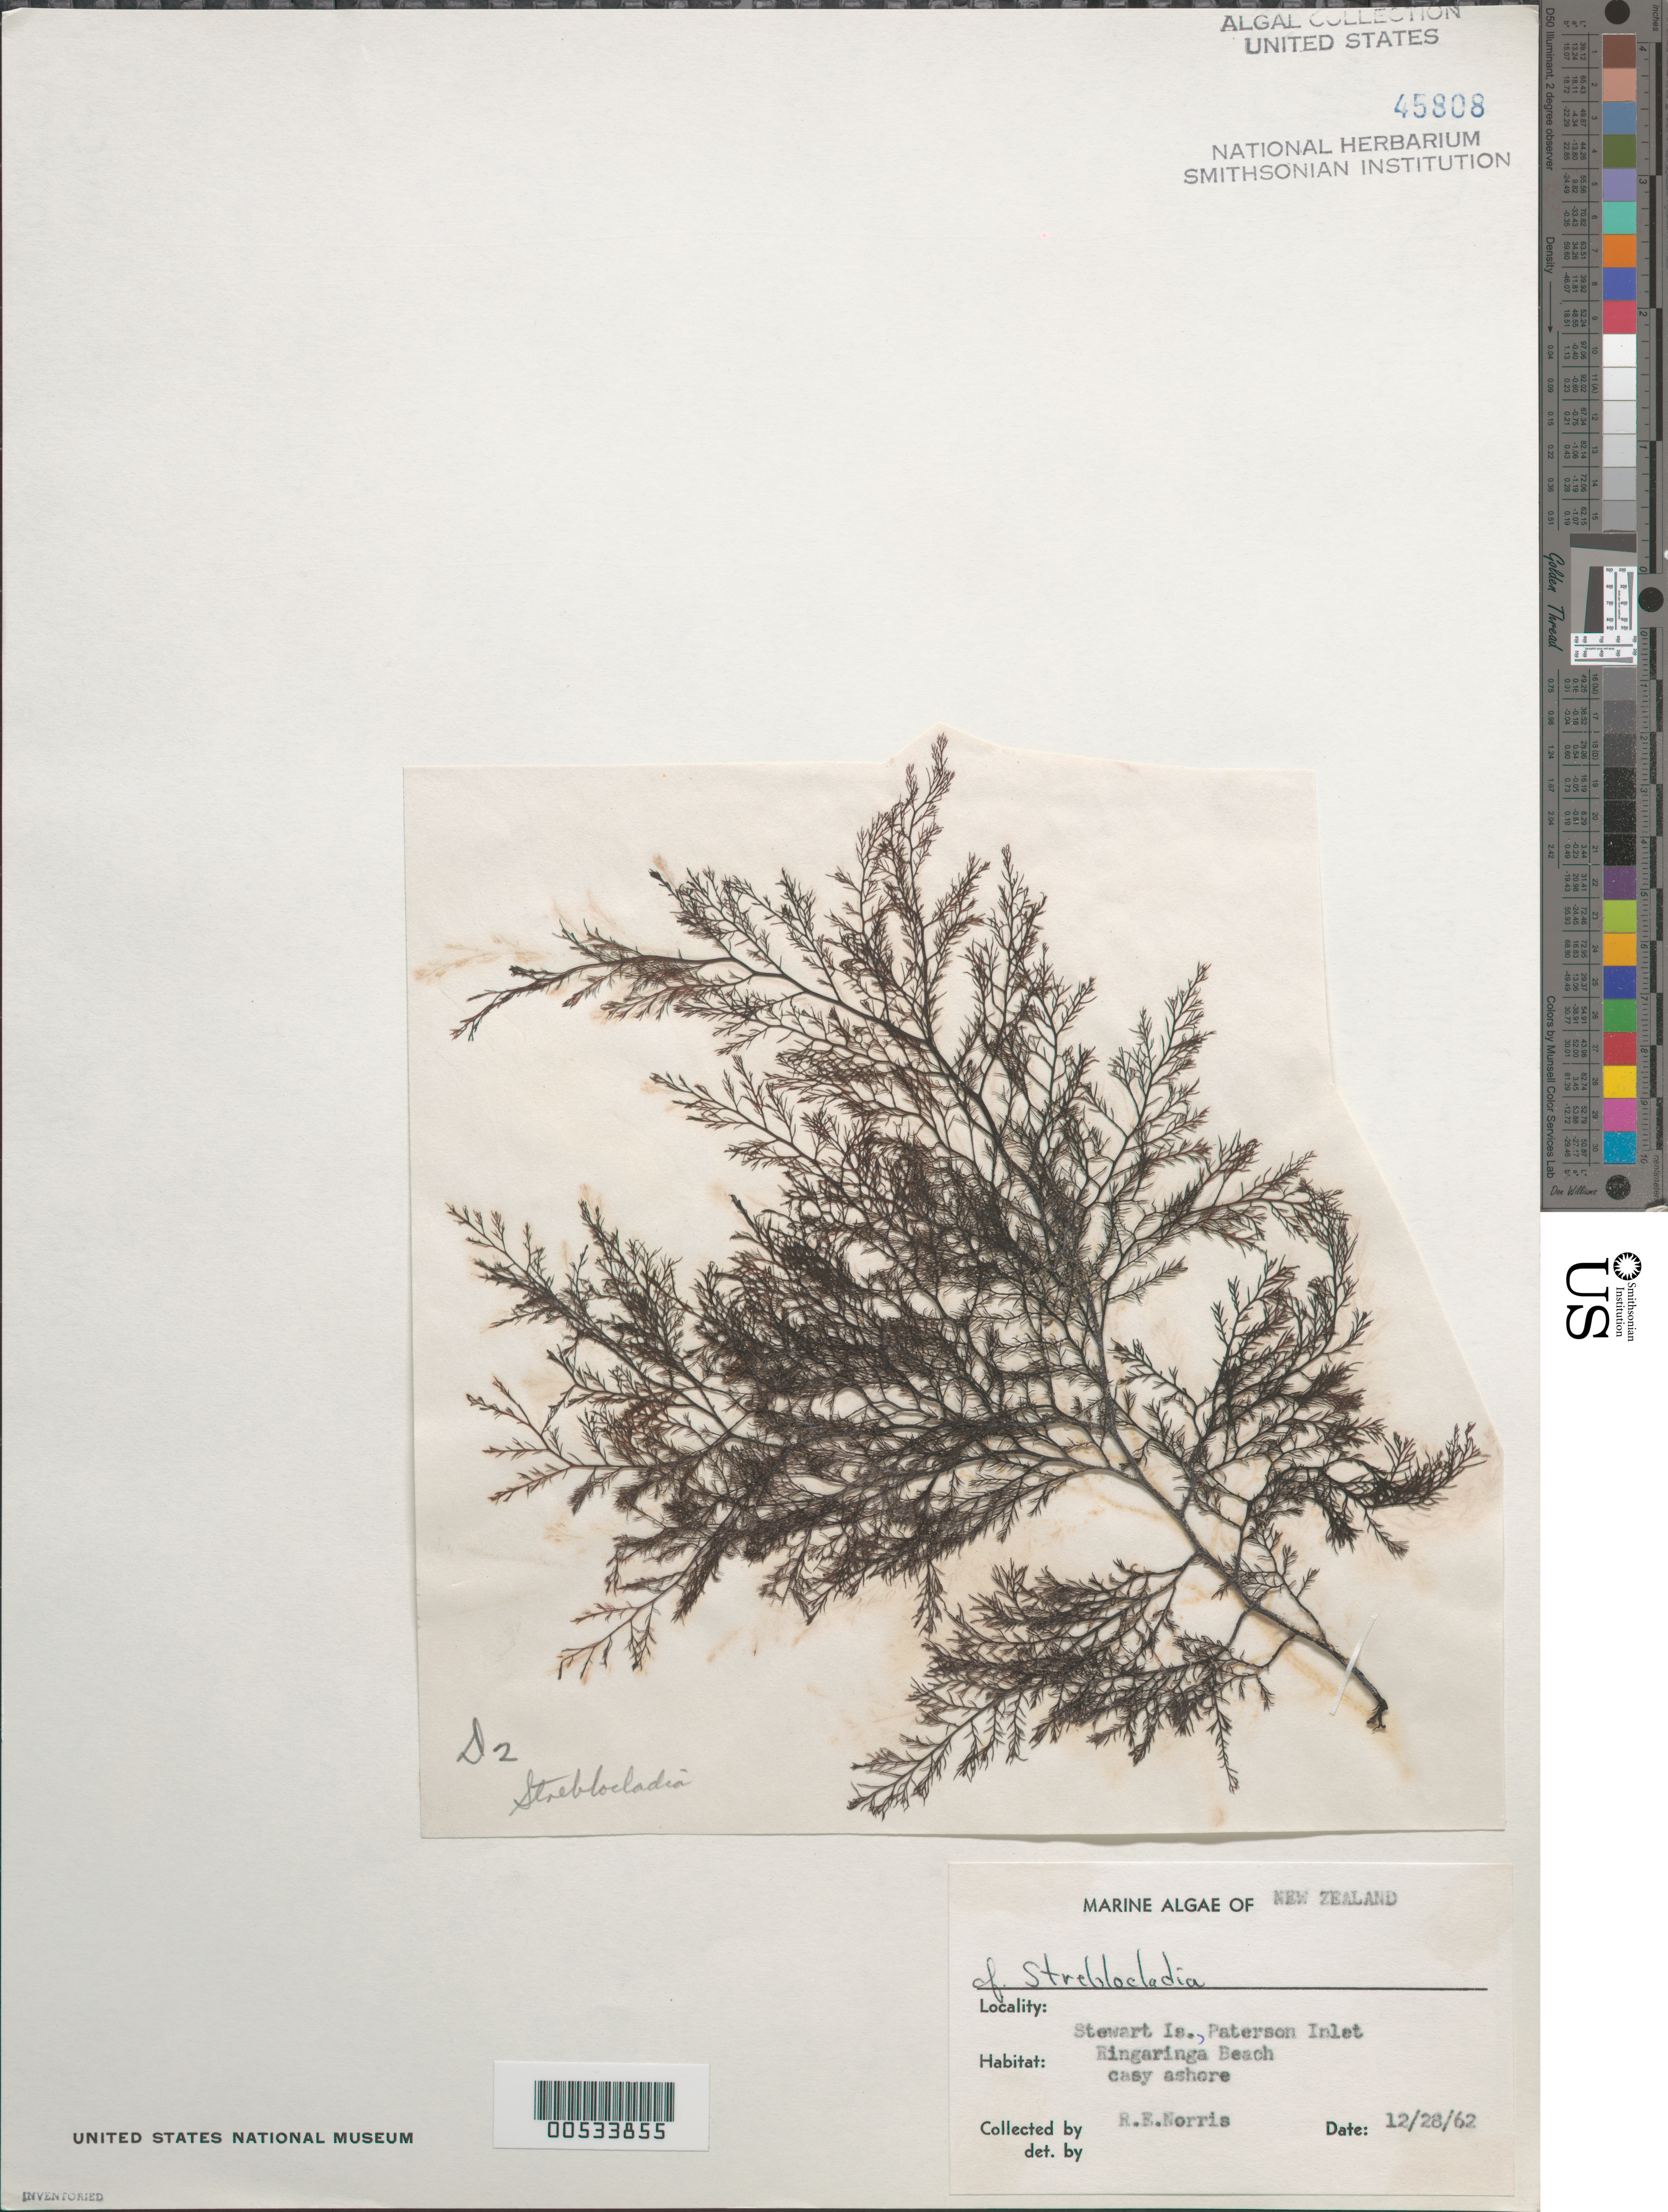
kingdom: Plantae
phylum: Rhodophyta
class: Florideophyceae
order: Ceramiales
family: Rhodomelaceae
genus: Streblocladia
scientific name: Streblocladia sp.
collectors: R. E. Norris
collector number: D2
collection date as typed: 28 Dec 1962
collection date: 1962-12-28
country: New Zealand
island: Stewart Island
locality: Ringaringa Beach, Paterson Inlet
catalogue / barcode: US 45808